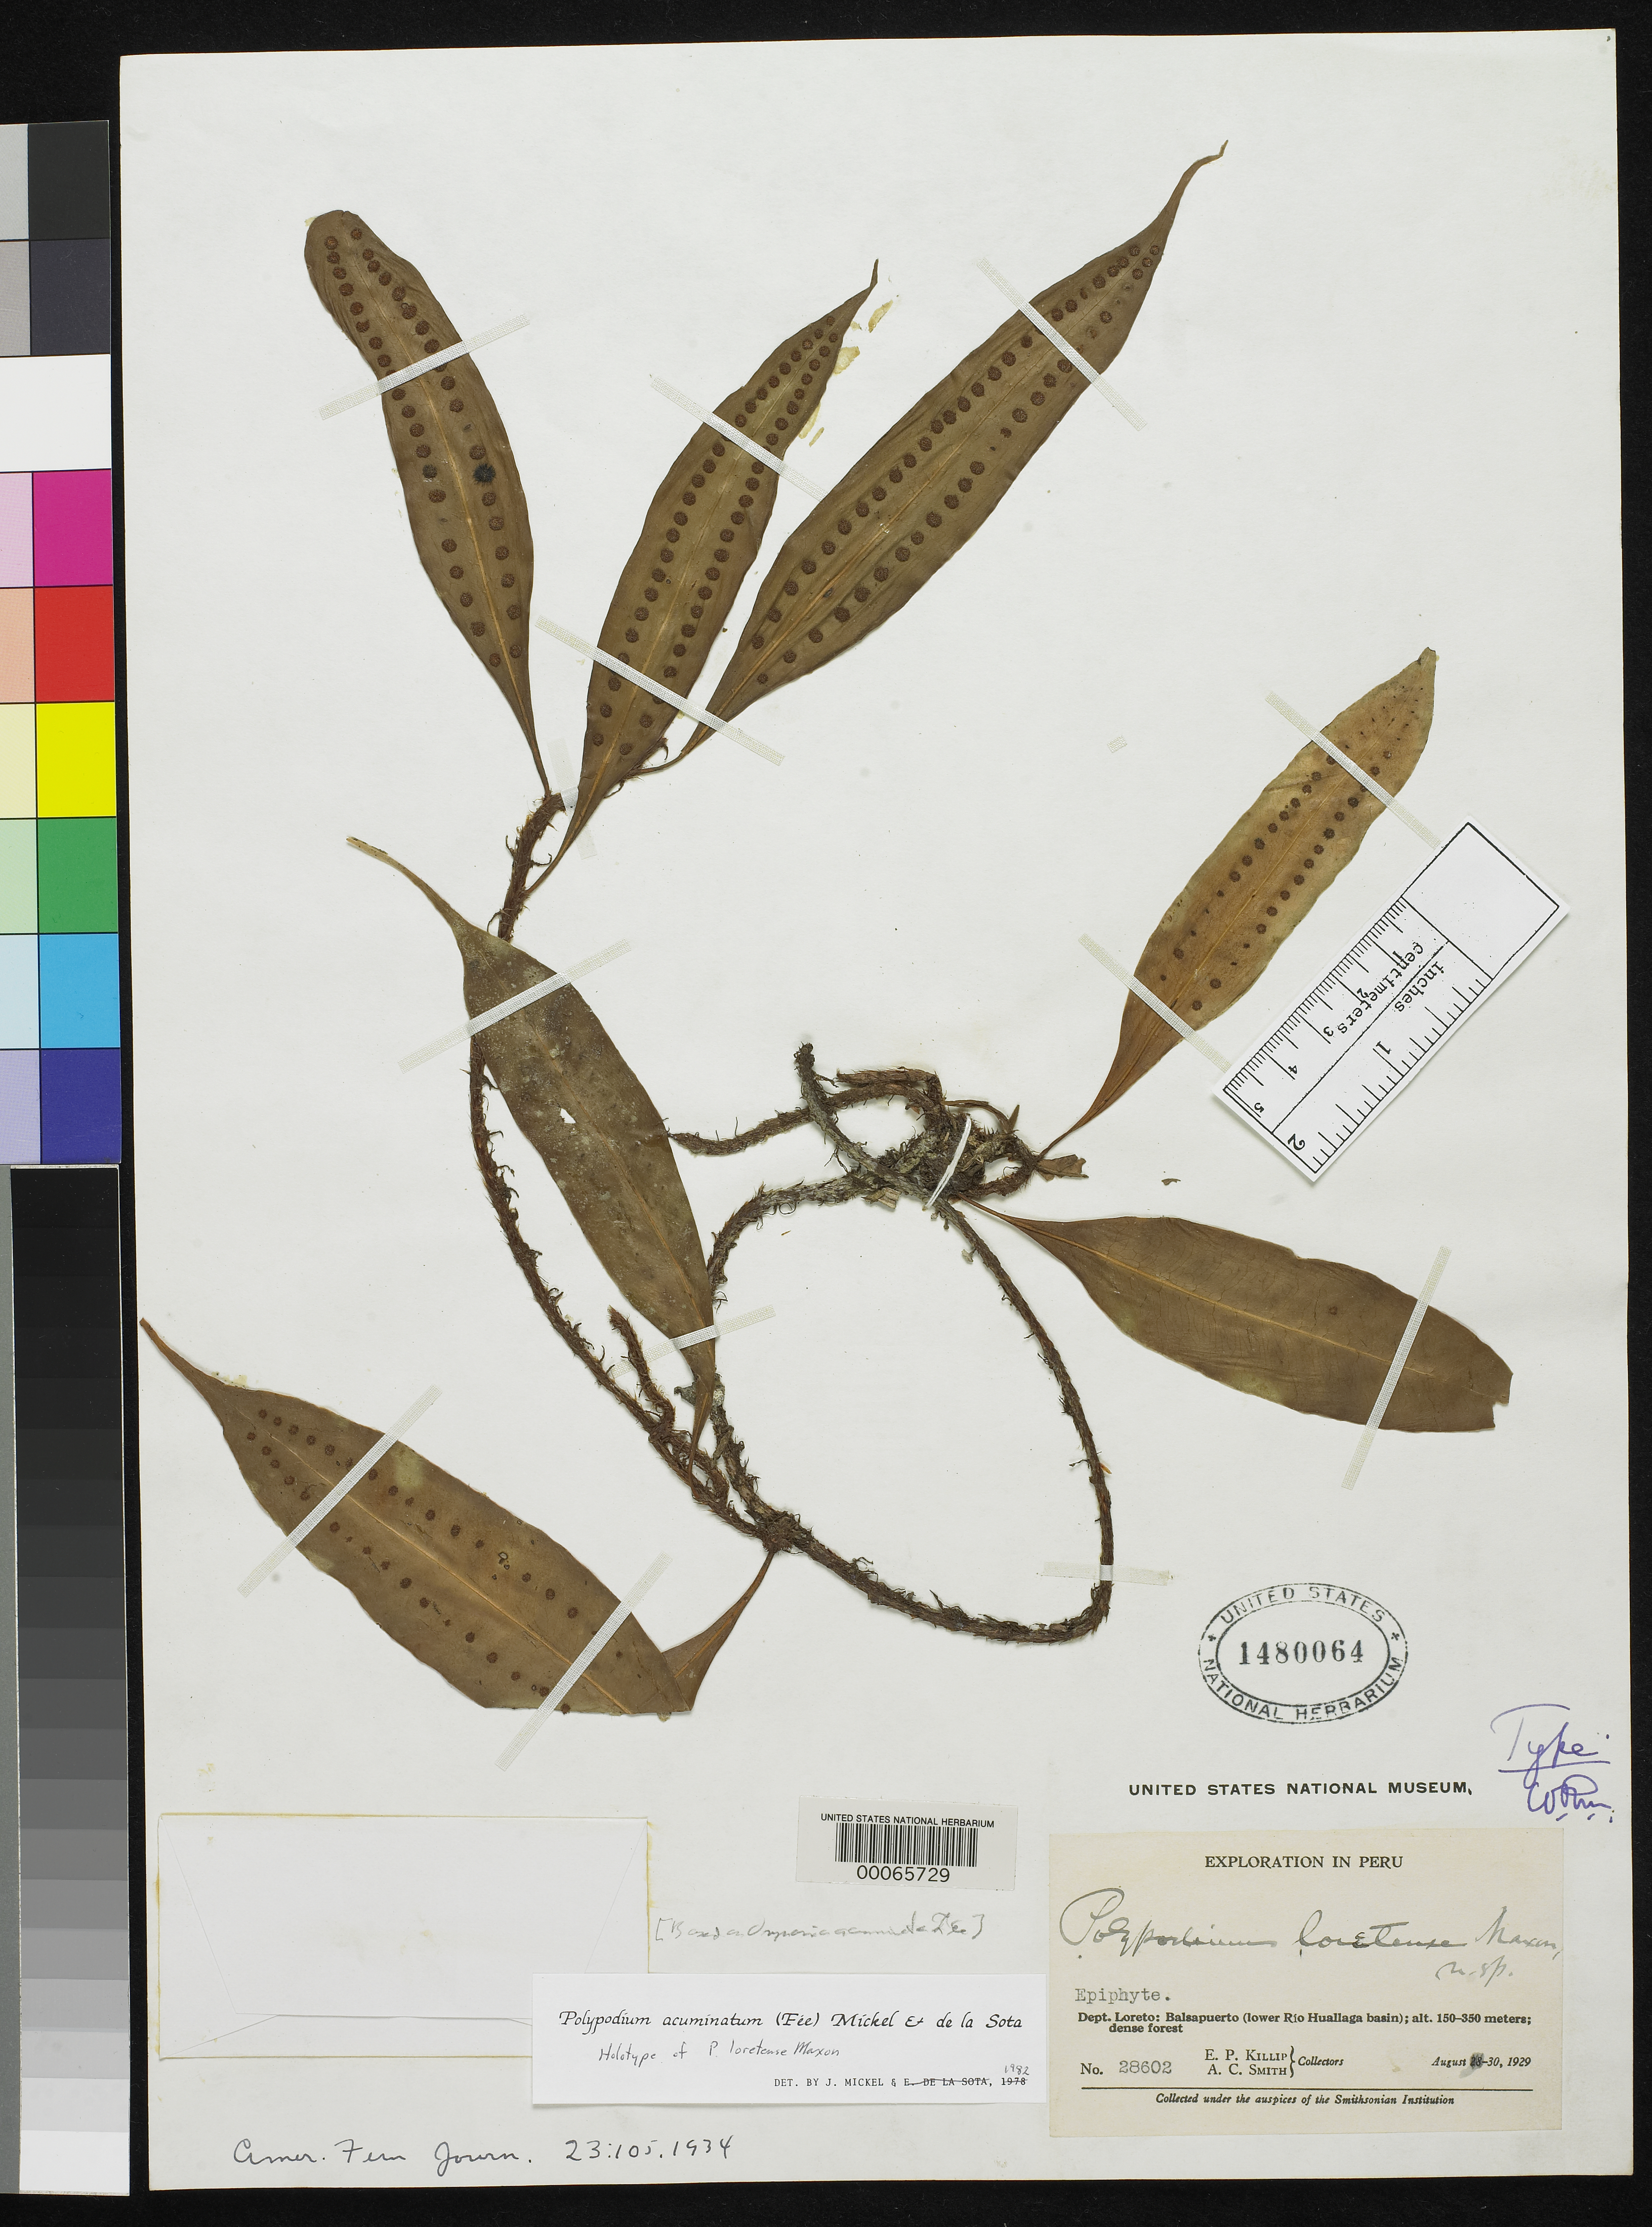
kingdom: Plantae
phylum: Tracheophyta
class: Polypodiopsida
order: Polypodiales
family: Polypodiaceae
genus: Polypodium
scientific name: Polypodium loretense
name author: Maxon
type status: Holotype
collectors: E. P. Killip & A. C. Smith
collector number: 28602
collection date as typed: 30 Aug 1929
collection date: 1929-08-30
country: Peru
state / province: Loreto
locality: Balanpuerto, lower Rio Huallaga.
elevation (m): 150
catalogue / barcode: US 1480064